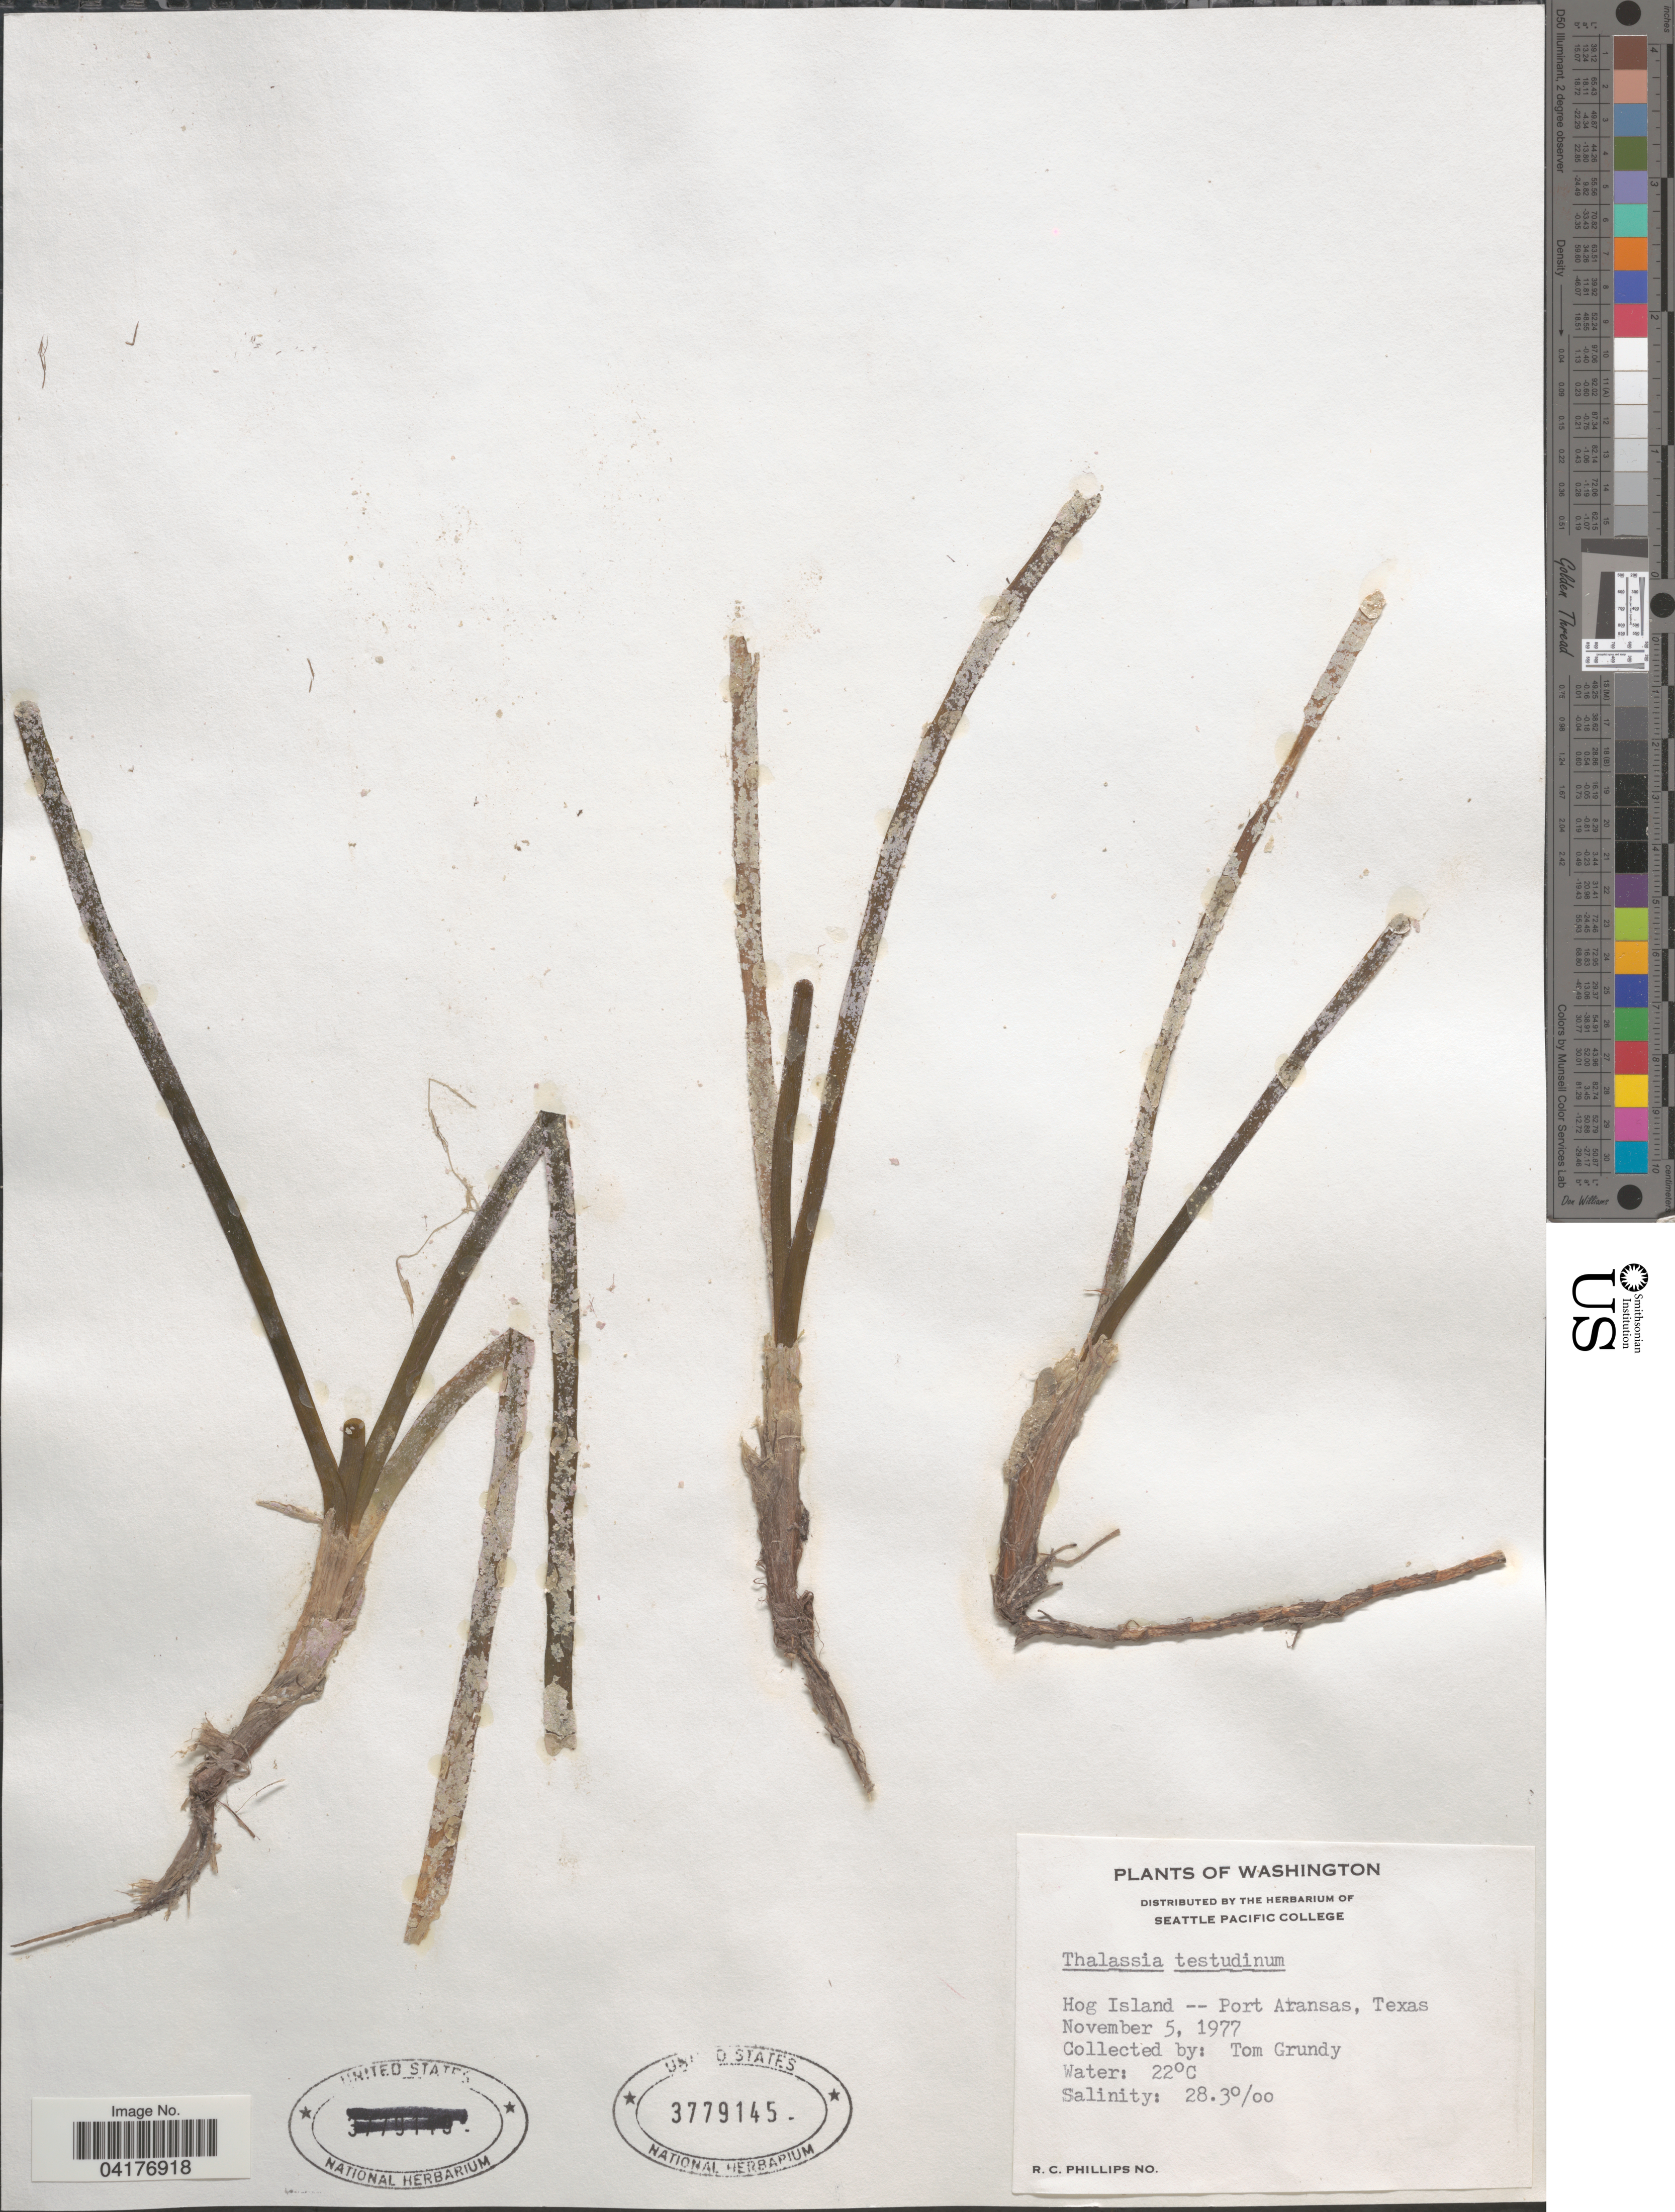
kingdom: Plantae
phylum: Tracheophyta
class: Liliopsida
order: Alismatales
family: Hydrocharitaceae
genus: Thalassia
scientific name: Thalassia testudinum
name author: Banks & Sol. ex K.D. Koenig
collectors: T. Grundy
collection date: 1977-11-05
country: United States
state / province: Texas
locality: Hog Island -- Port Aransas.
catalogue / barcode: US 3779145